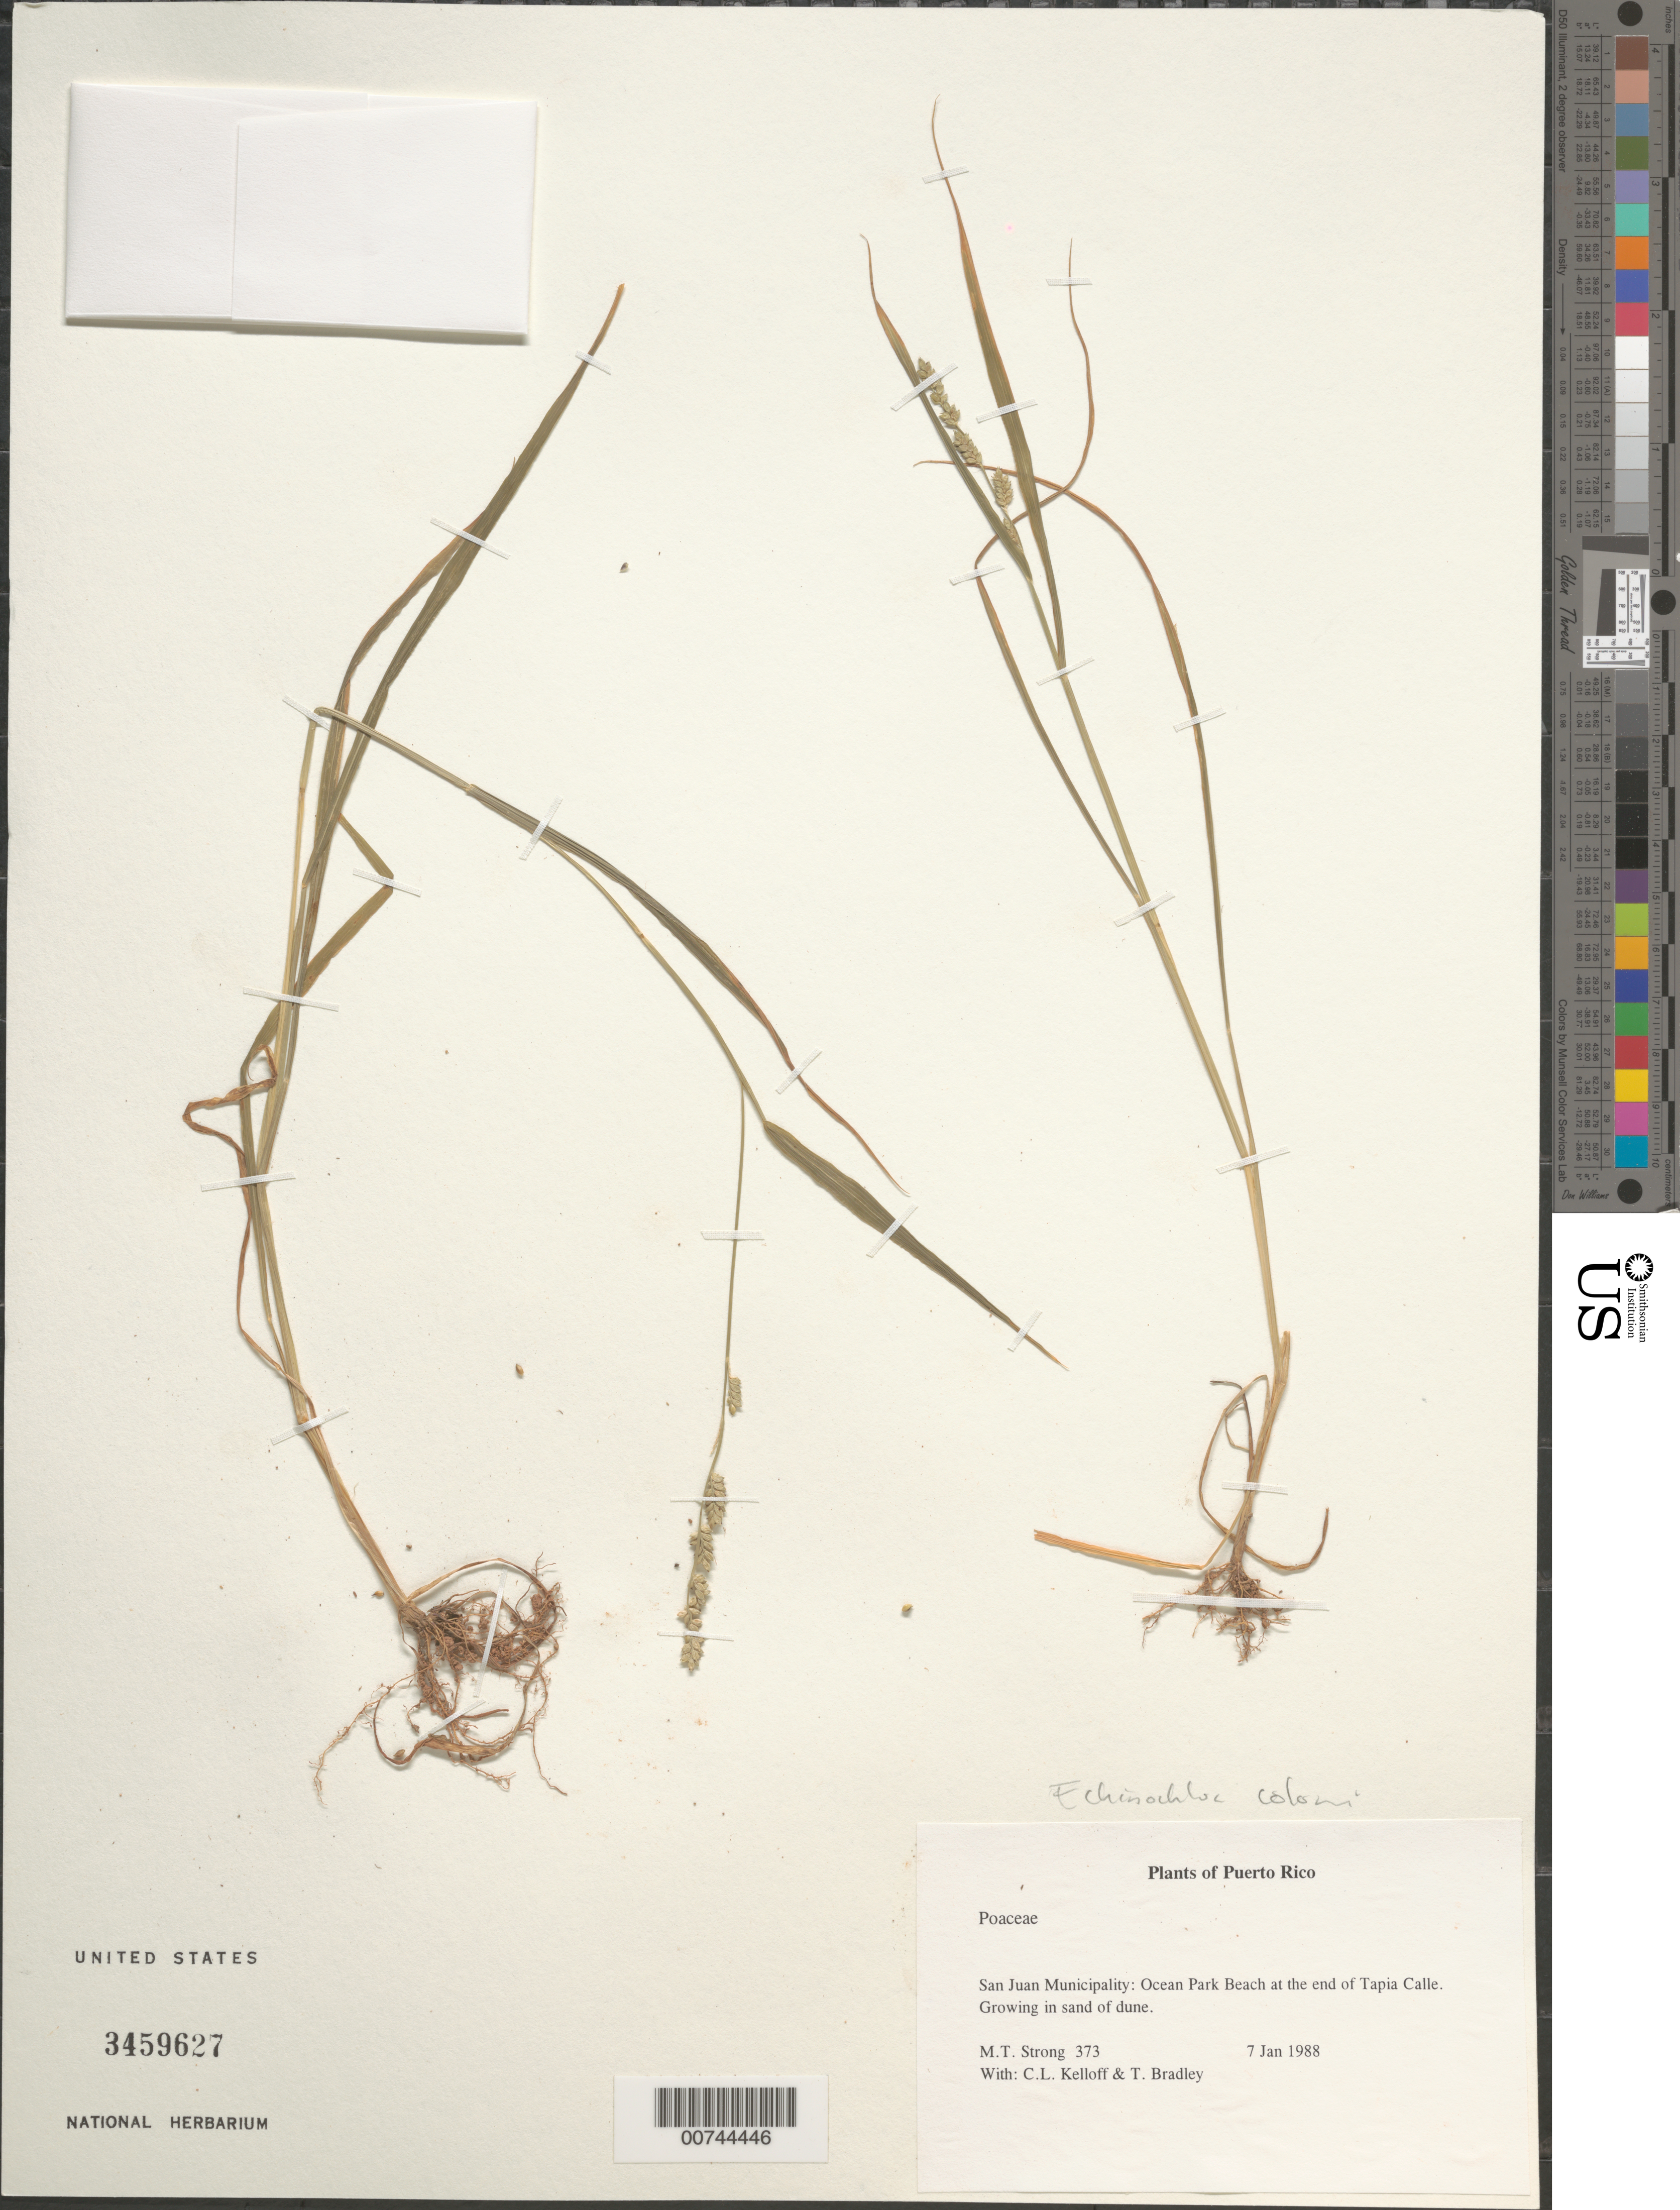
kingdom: Plantae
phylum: Tracheophyta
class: Liliopsida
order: Poales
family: Poaceae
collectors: M. T. Strong, C. L. Kelloff & T. Bradley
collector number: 373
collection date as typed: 07 Jan 1988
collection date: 1988-01-07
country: Puerto Rico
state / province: San Juan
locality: Mun. San Juan: Ocean Park Beach at the end of Tapia Calle.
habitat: Growing in sand of dune.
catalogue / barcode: US 3459627